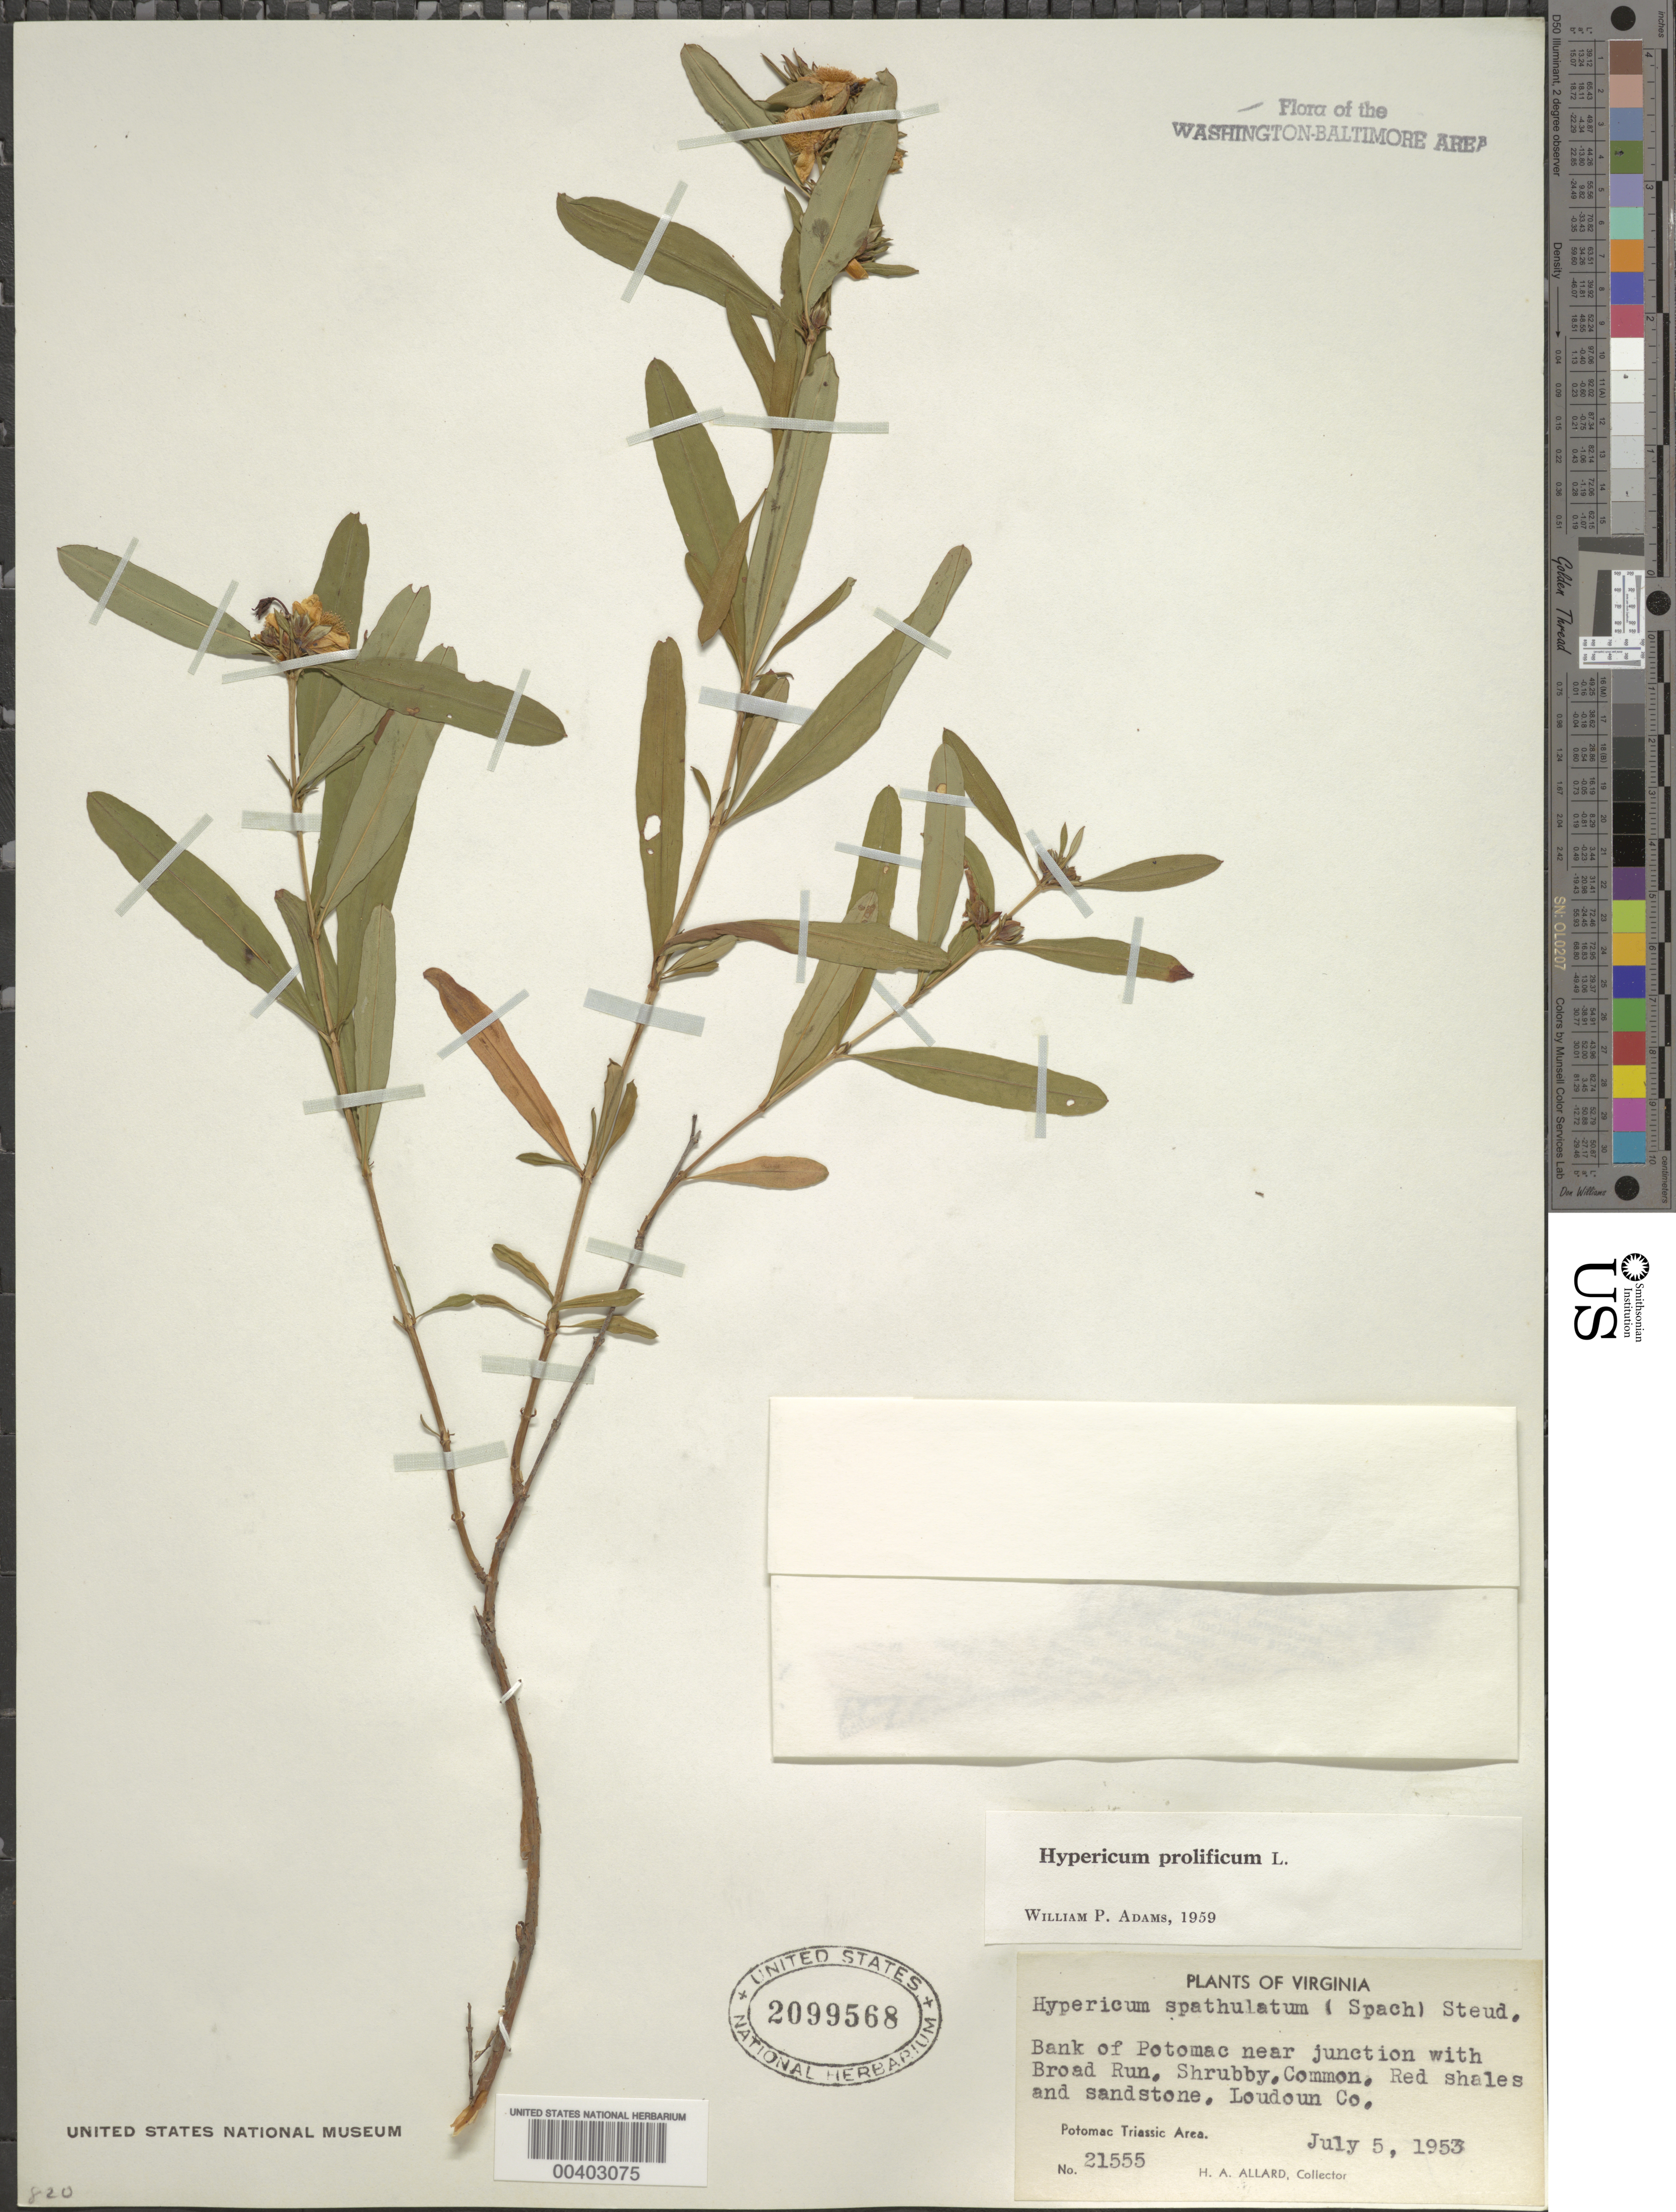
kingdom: Plantae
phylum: Tracheophyta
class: Magnoliopsida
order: Malpighiales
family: Hypericaceae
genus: Hypericum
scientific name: Hypericum prolificum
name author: L.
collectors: H. A. Allard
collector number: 21555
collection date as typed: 05 Jul 1953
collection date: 1953-07-05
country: United States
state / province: Virginia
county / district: Loudoun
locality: Broad Run near junction with the Potomac C. & O. Canal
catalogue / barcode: US 2099568